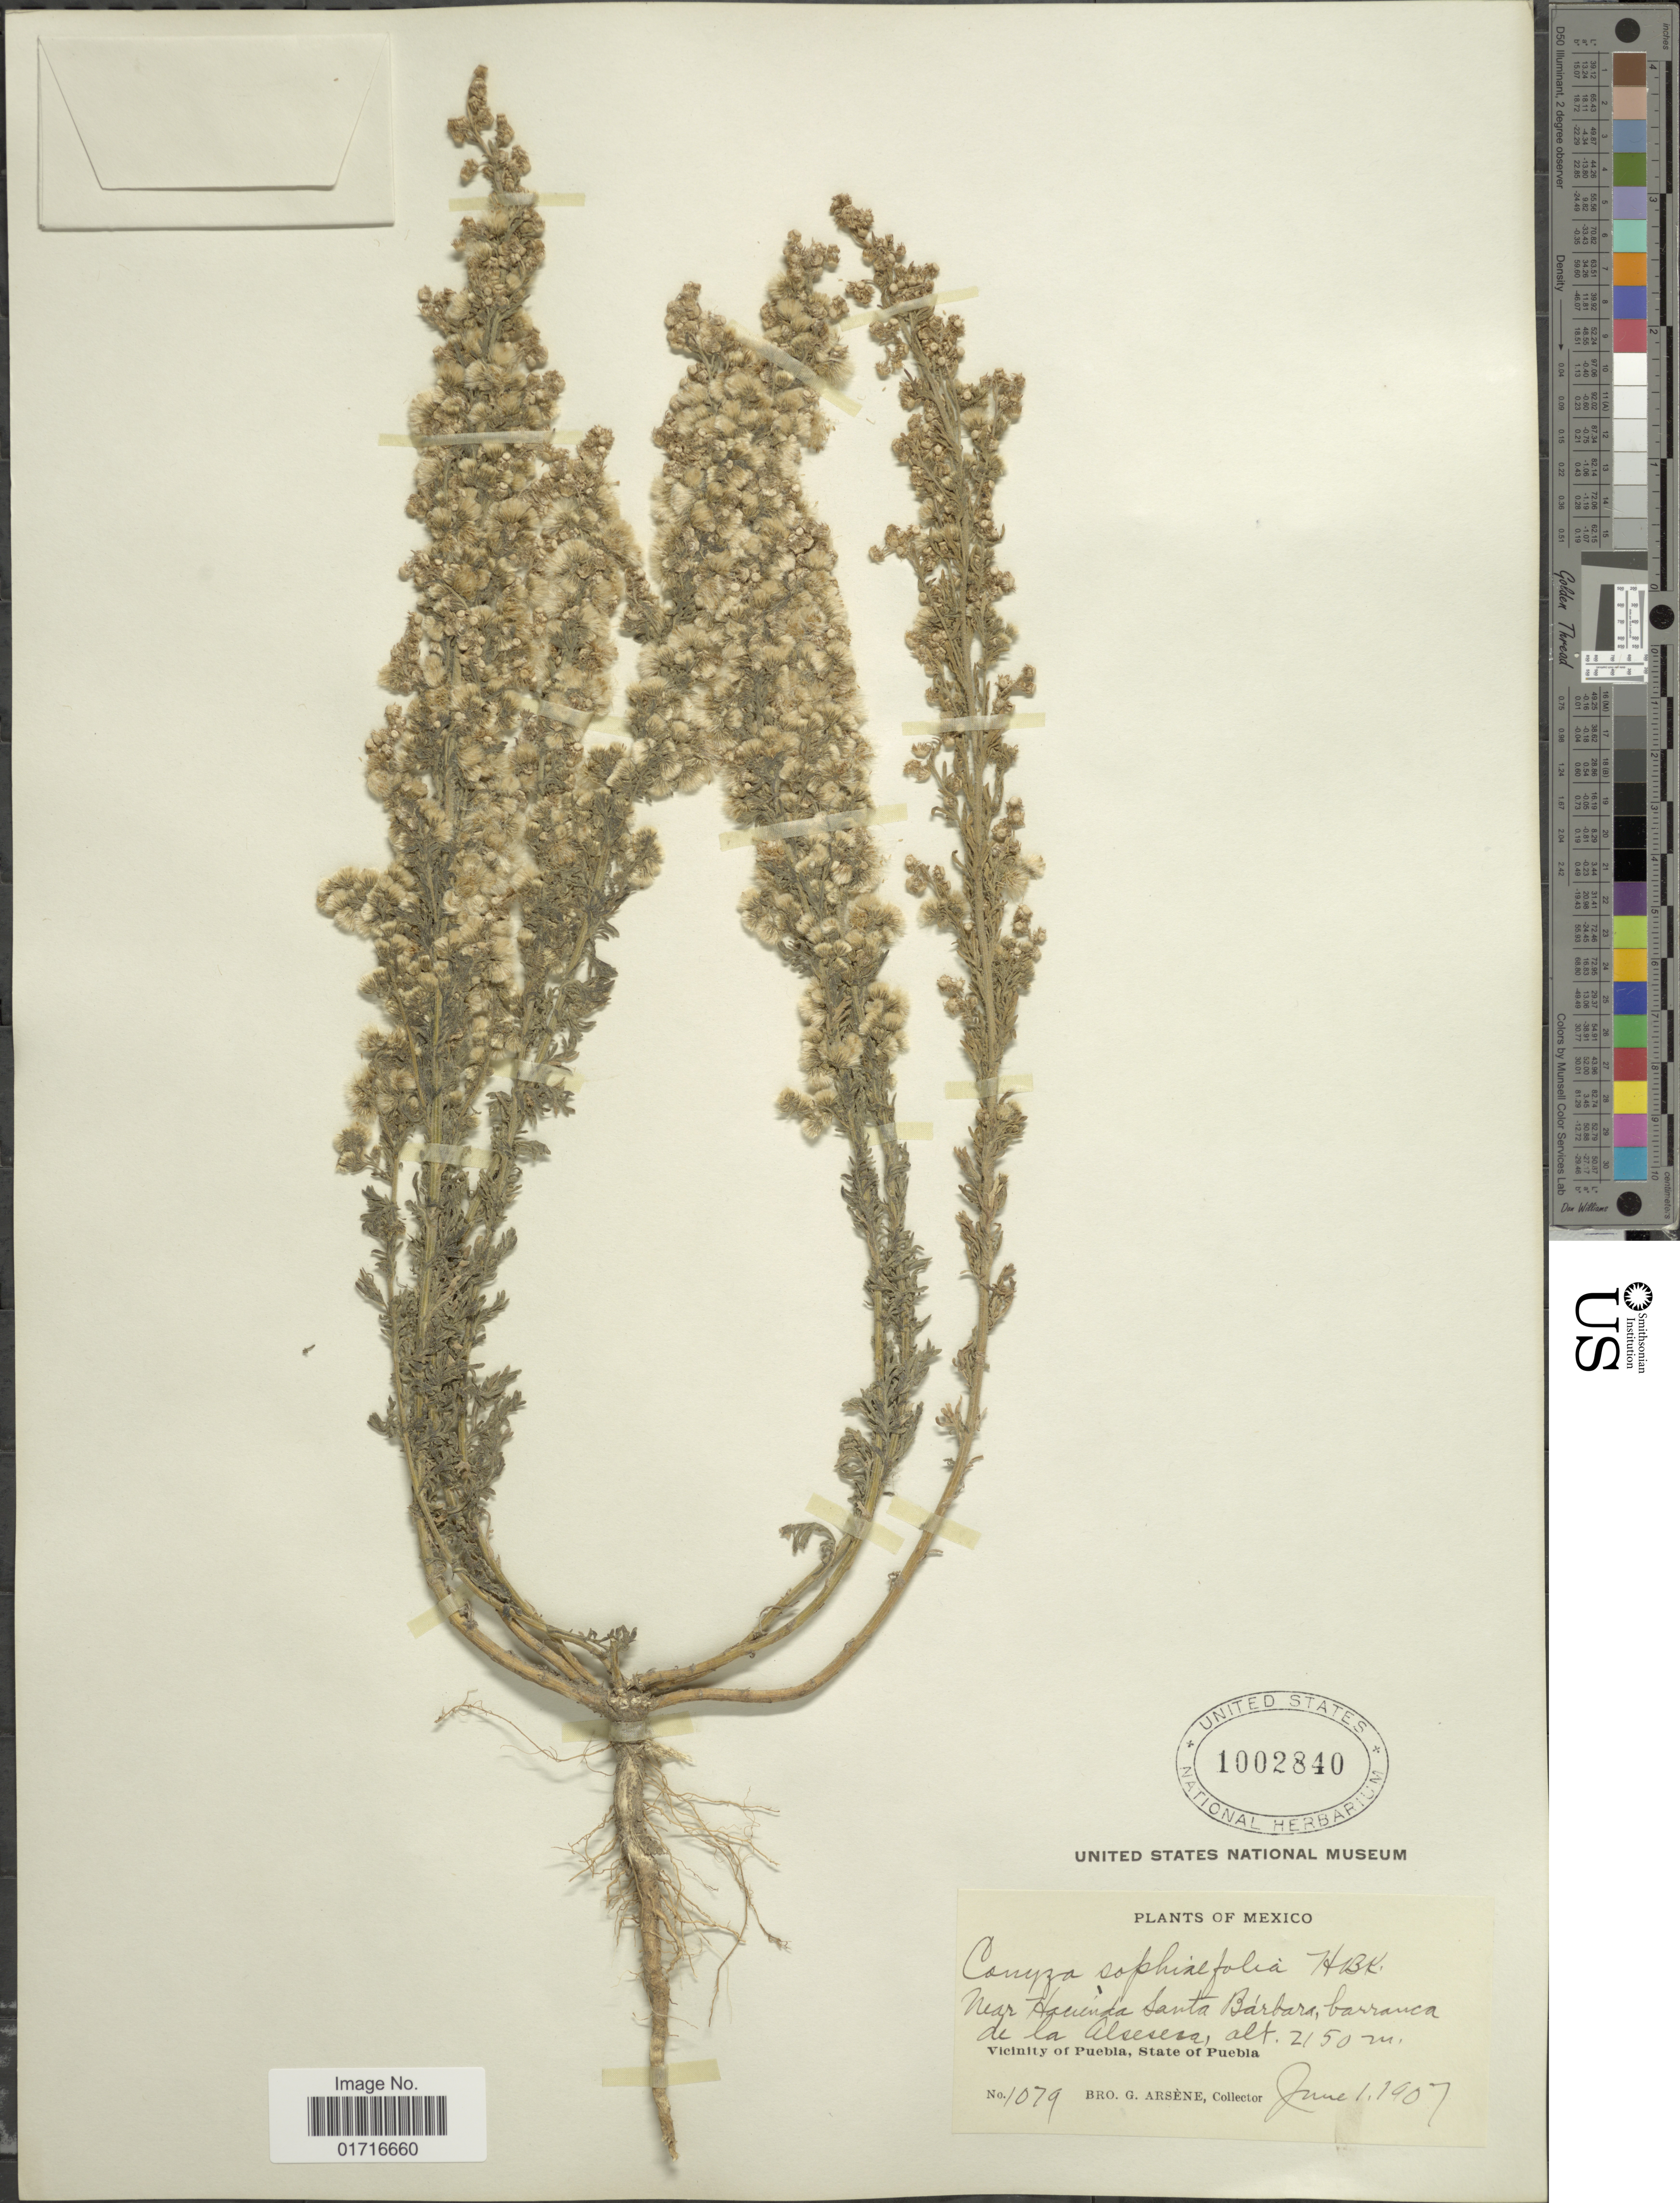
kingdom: Plantae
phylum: Tracheophyta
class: Magnoliopsida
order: Asterales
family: Asteraceae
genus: Conyza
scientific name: Conyza sophiaefolia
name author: Kunth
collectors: Bro. G. Arsène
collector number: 1079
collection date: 1907-06-01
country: Mexico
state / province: Puebla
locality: Near Hacienda Santa Barbara, barranca de la Alseseca, Vicinity of Puebla, State of Puebla.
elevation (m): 2150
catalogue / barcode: US 1002840